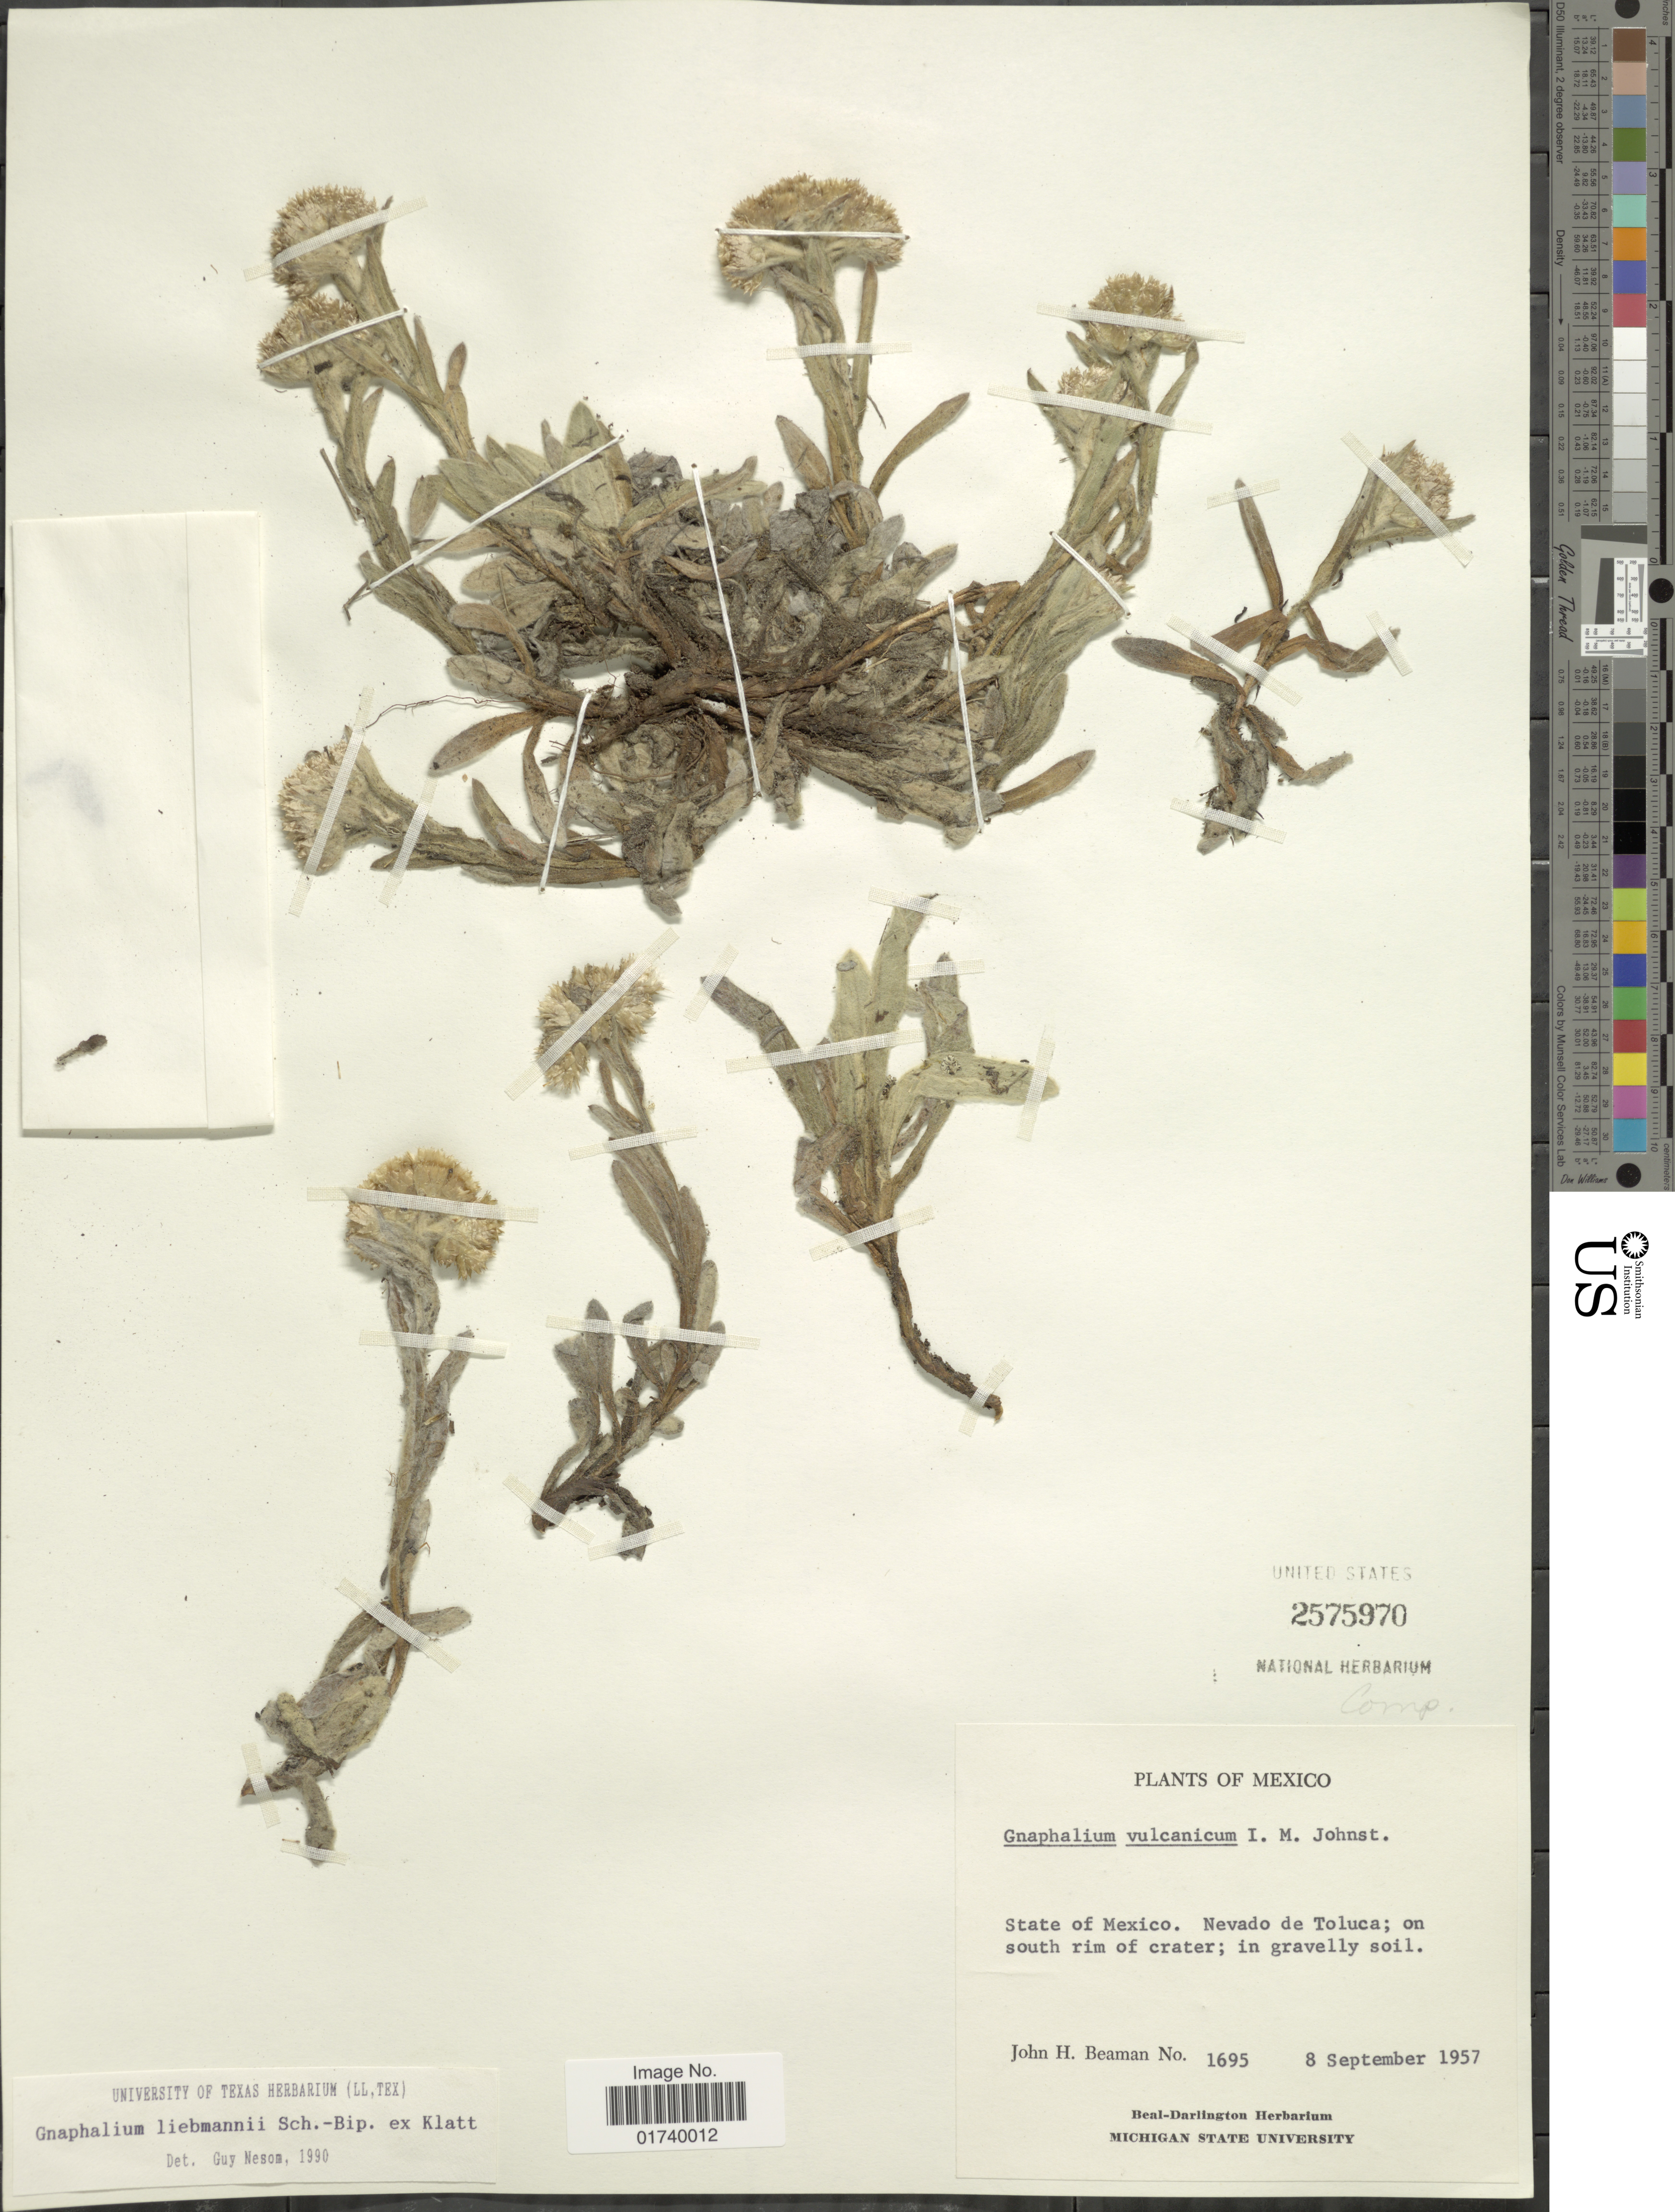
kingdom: Plantae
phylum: Tracheophyta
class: Magnoliopsida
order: Asterales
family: Asteraceae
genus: Pseudognaphalium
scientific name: Pseudognaphalium liebmannii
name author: (Sch. Bip. ex Klatt) Anderb.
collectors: J. H. Beaman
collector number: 1695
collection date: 1957-09-08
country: Mexico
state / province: México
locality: State of Mexico, Nevado de Toluca; on south rim of crater.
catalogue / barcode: US 2575970